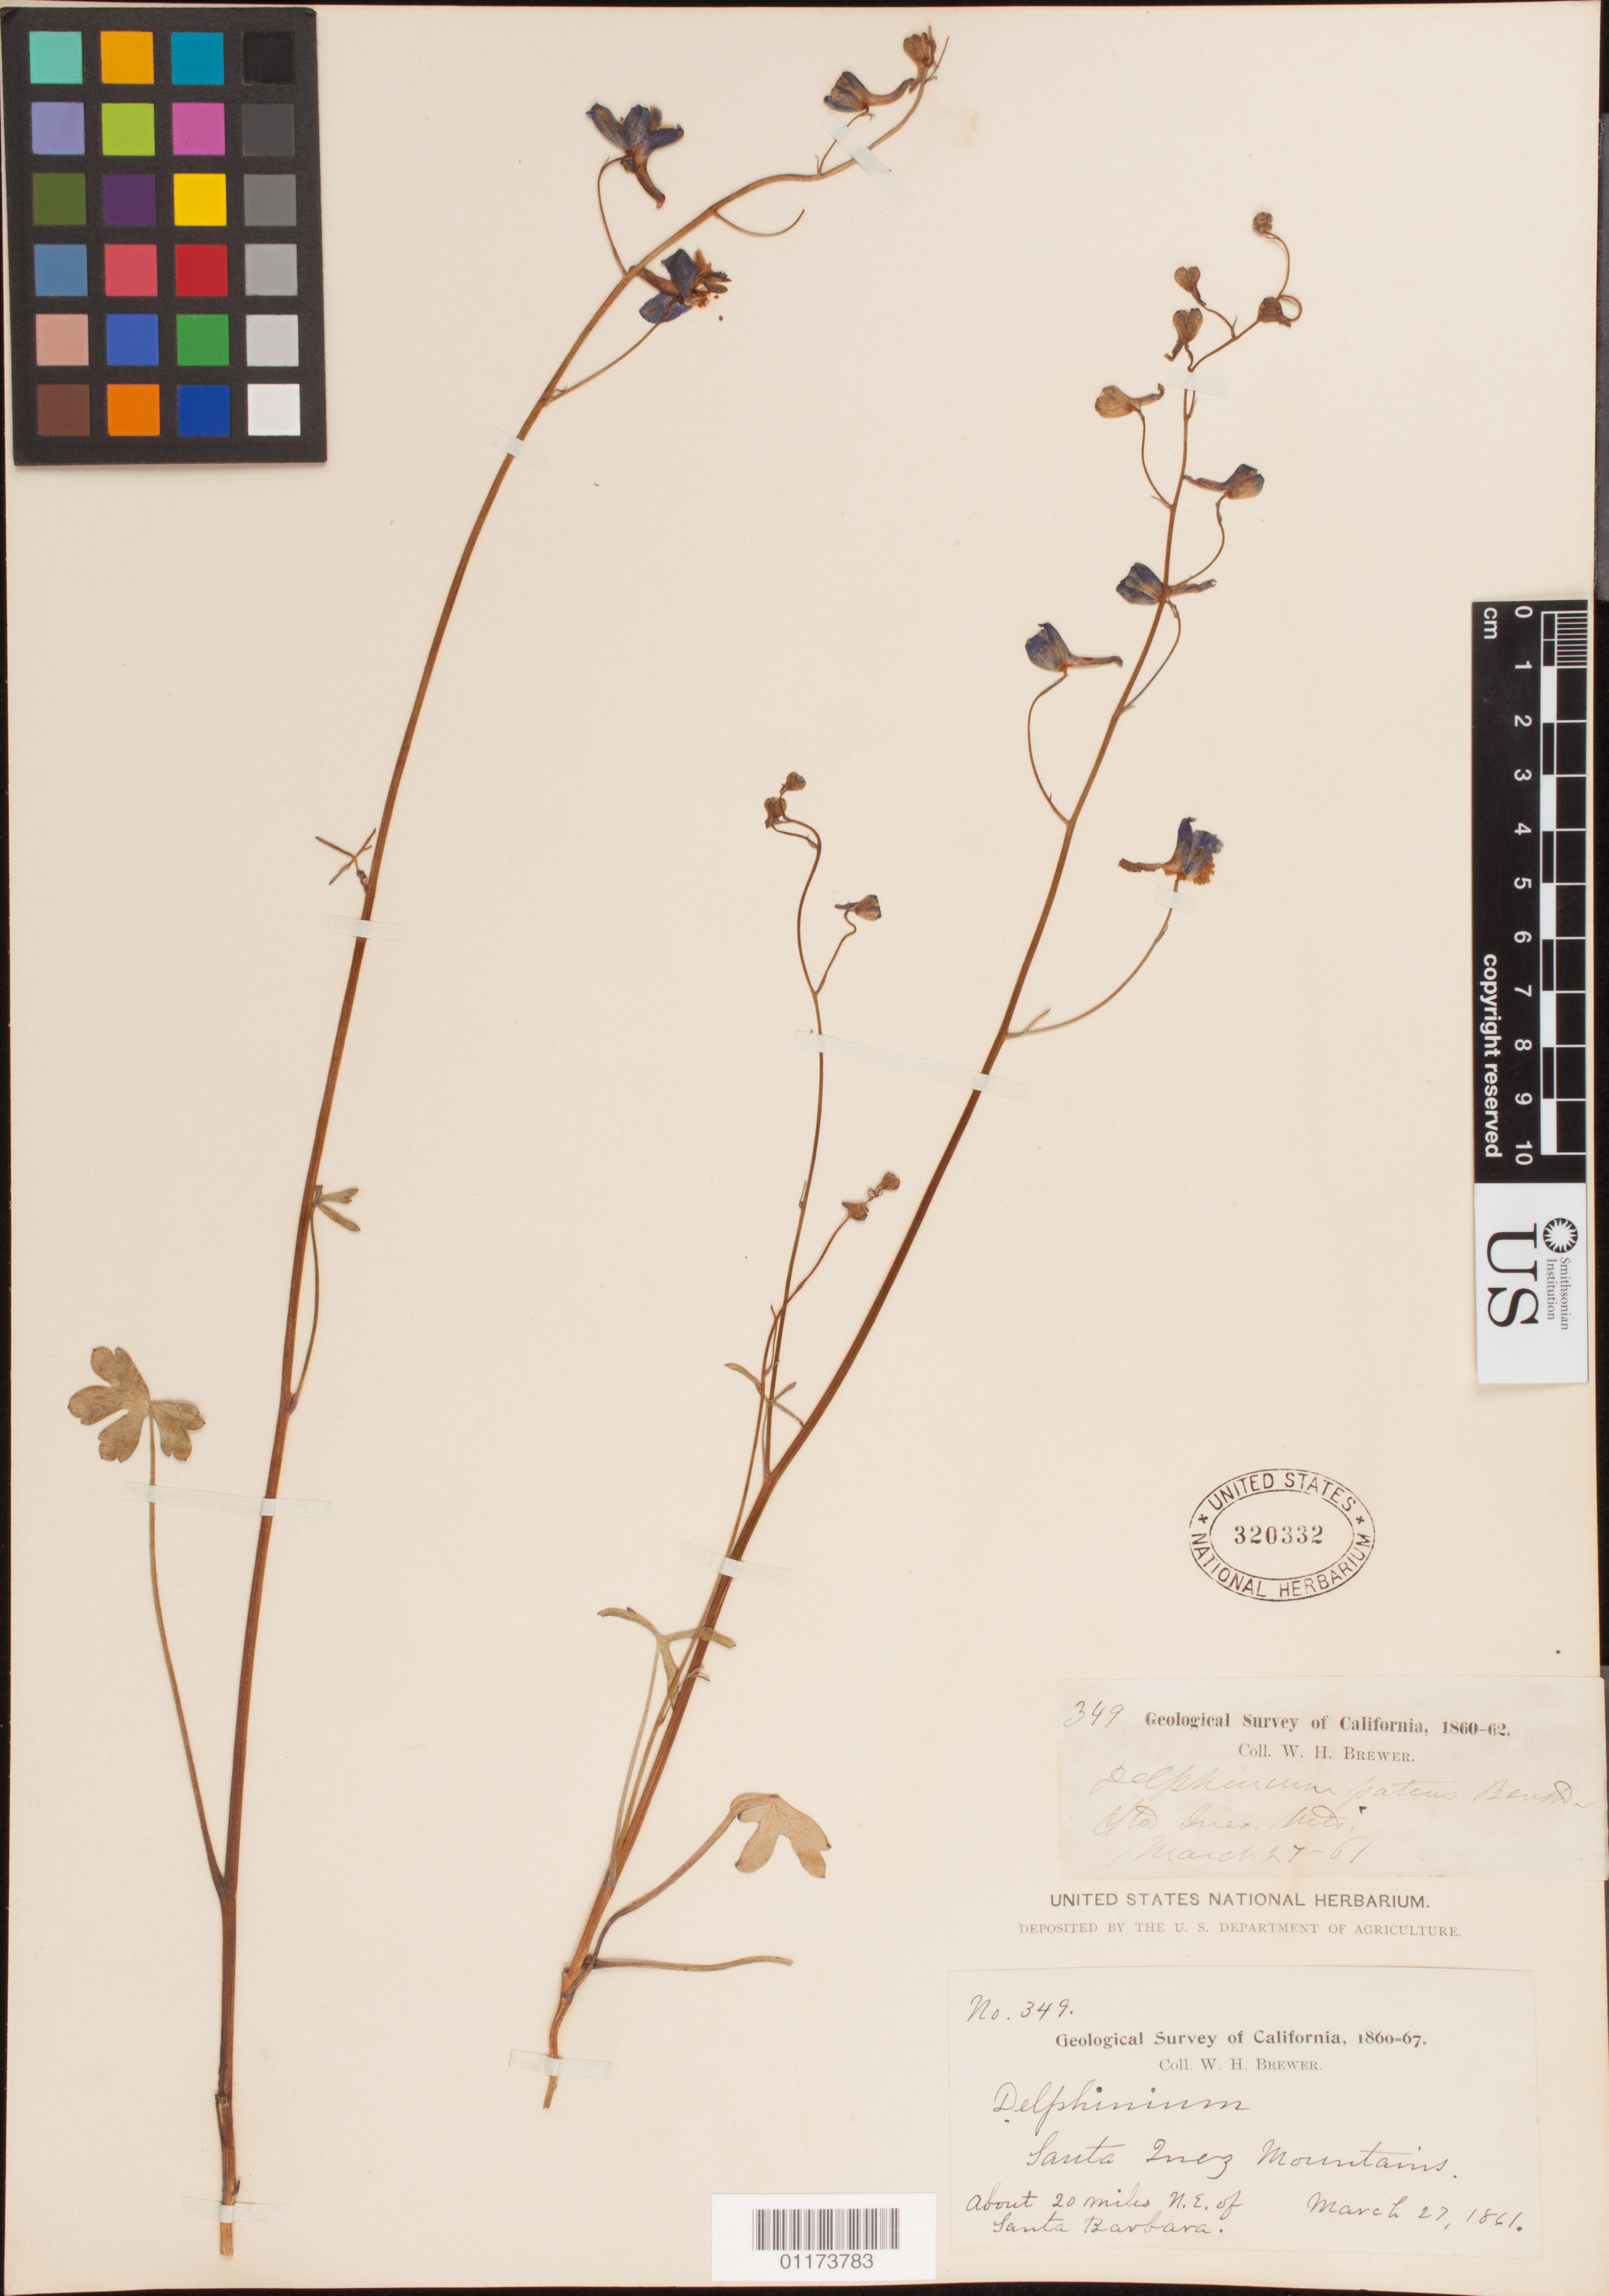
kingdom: Plantae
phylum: Tracheophyta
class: Magnoliopsida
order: Ranunculales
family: Ranunculaceae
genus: Delphinium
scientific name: Delphinium patens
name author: Benth.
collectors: W. H. Brewer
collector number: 349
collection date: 1861-03-27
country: United States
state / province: California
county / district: Santa Barbara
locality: Santa Ynez Mts, about 20 miles N. E. of Santa Barbara.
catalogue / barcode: US 320332